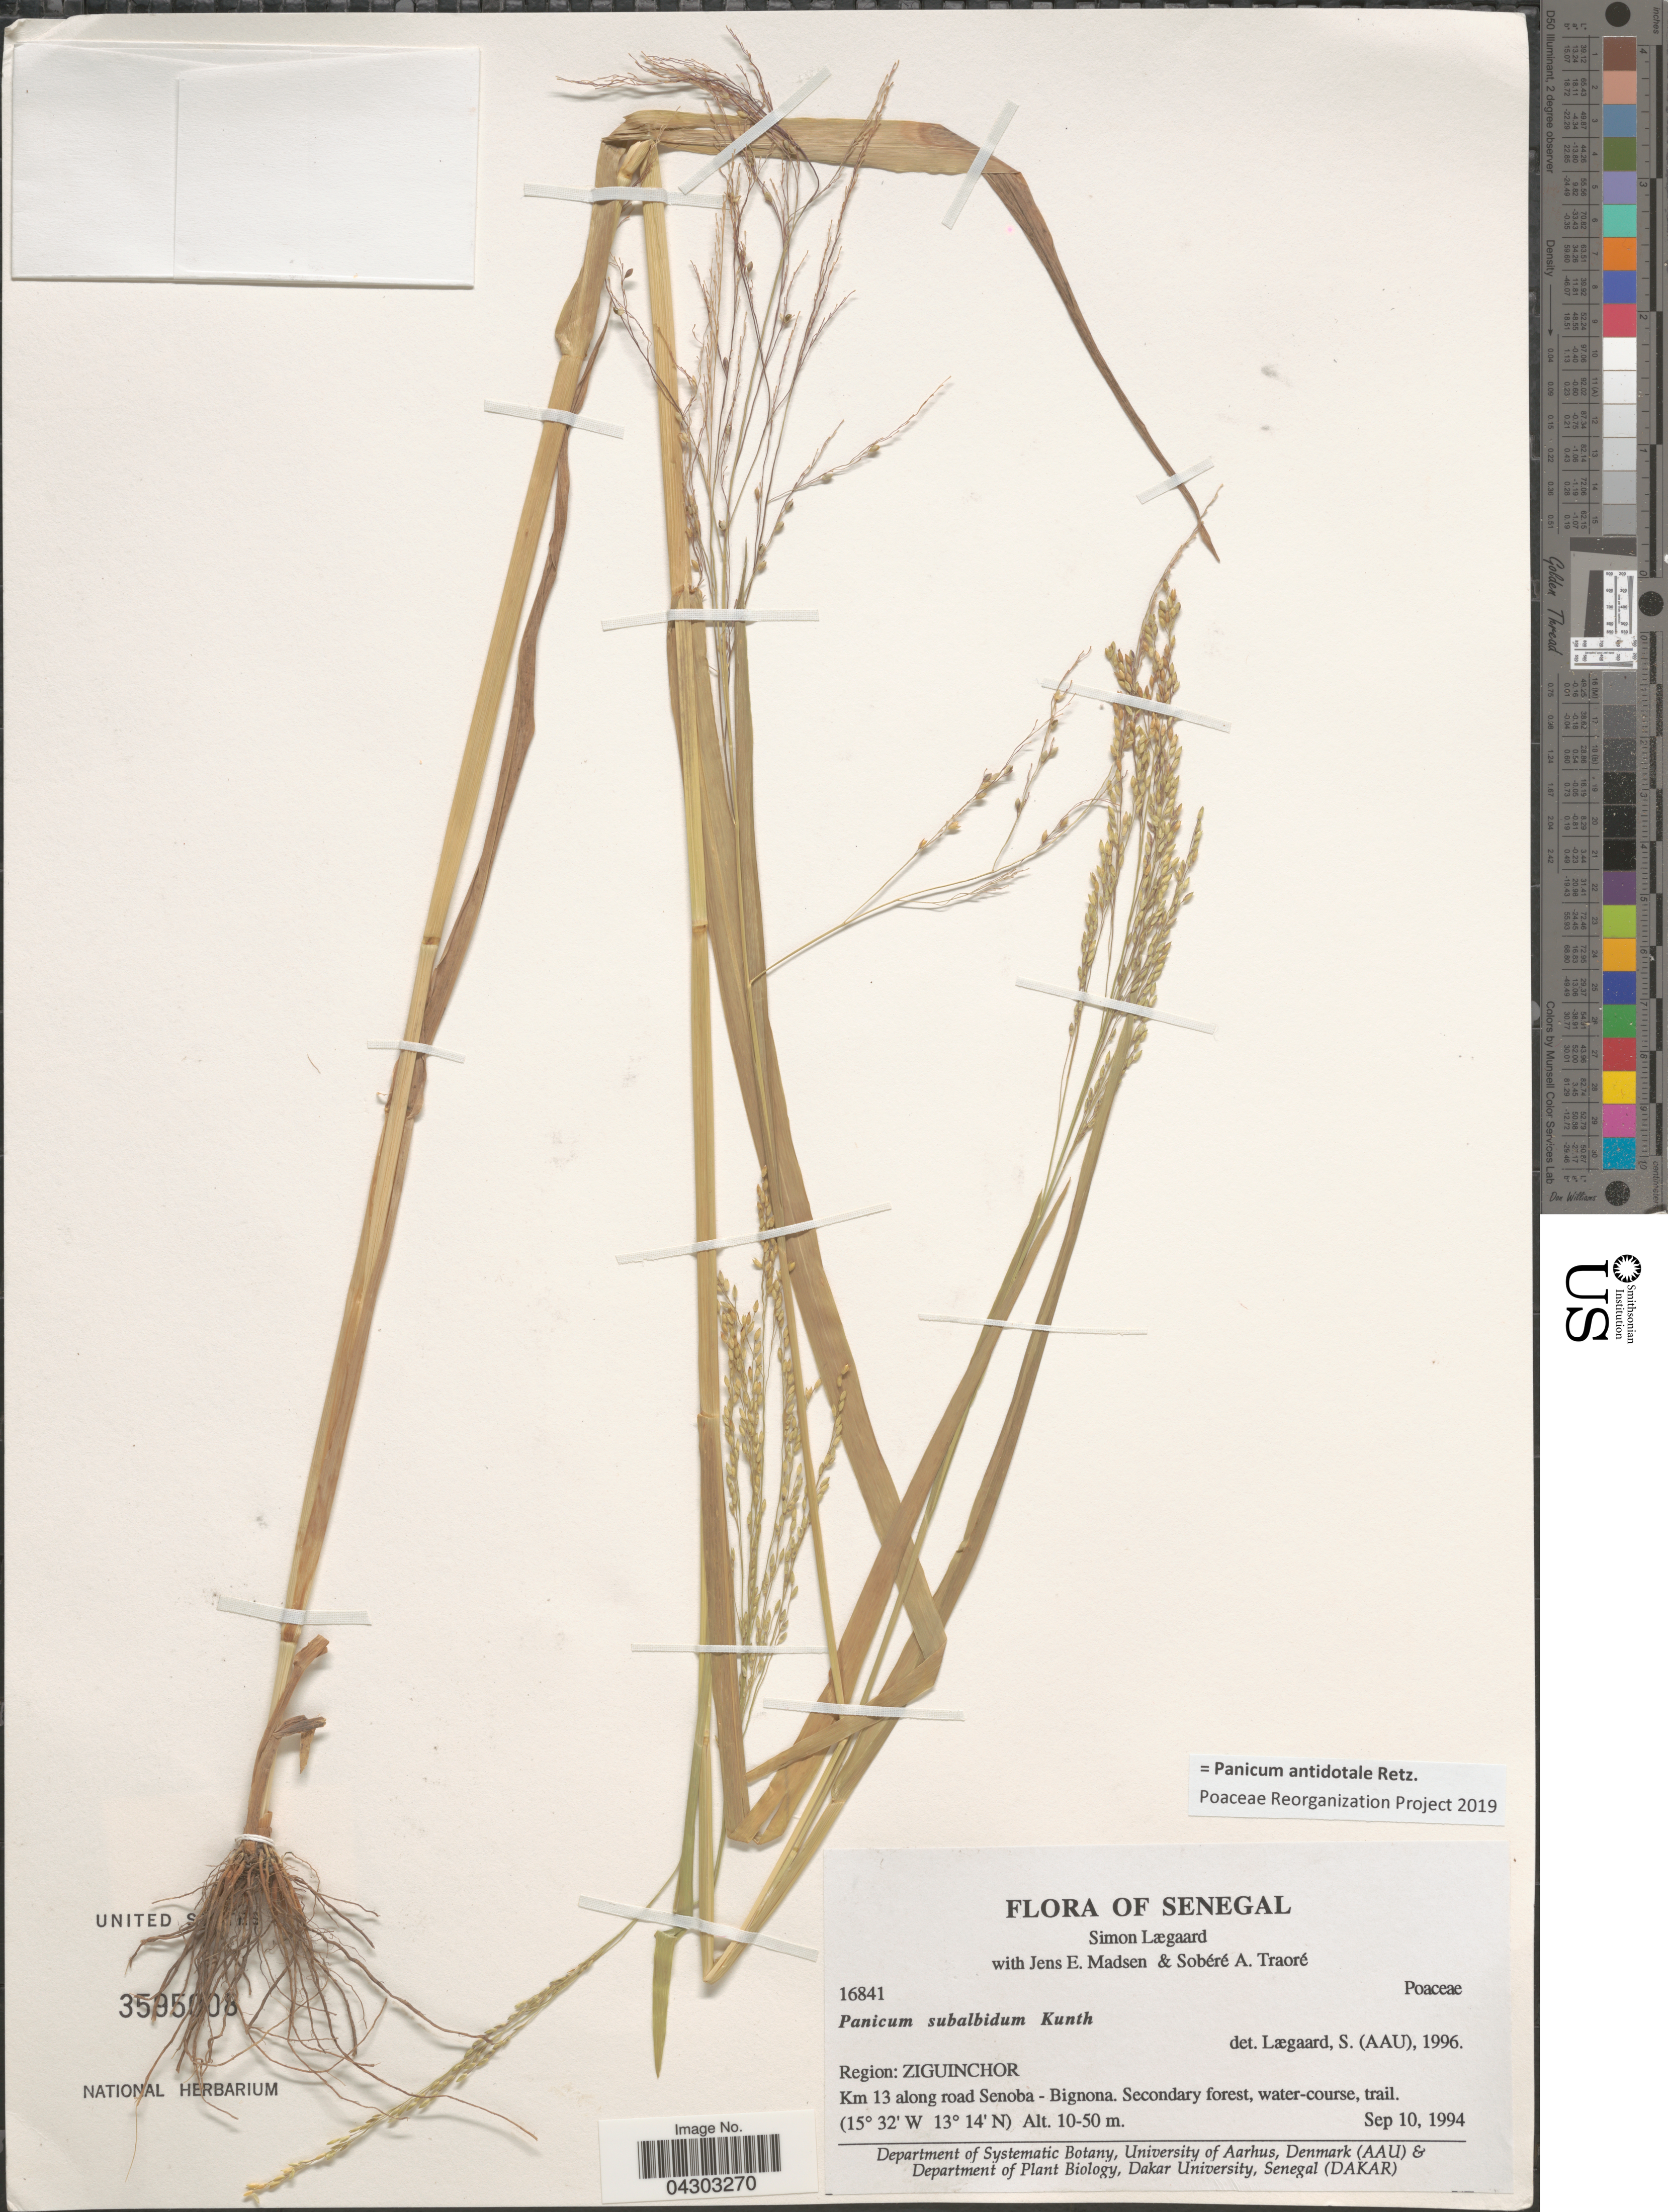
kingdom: Plantae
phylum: Tracheophyta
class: Liliopsida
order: Poales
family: Poaceae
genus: Panicum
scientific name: Panicum antidotale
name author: Retz.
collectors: S. Lægaard, J. E. Madsen & S. Traore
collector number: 16841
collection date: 1994-09-10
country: Senegal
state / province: Ziguinchor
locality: Region: Ziguinchor. Km 13 along road Senoba - Bignona.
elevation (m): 10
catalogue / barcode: US 3595008